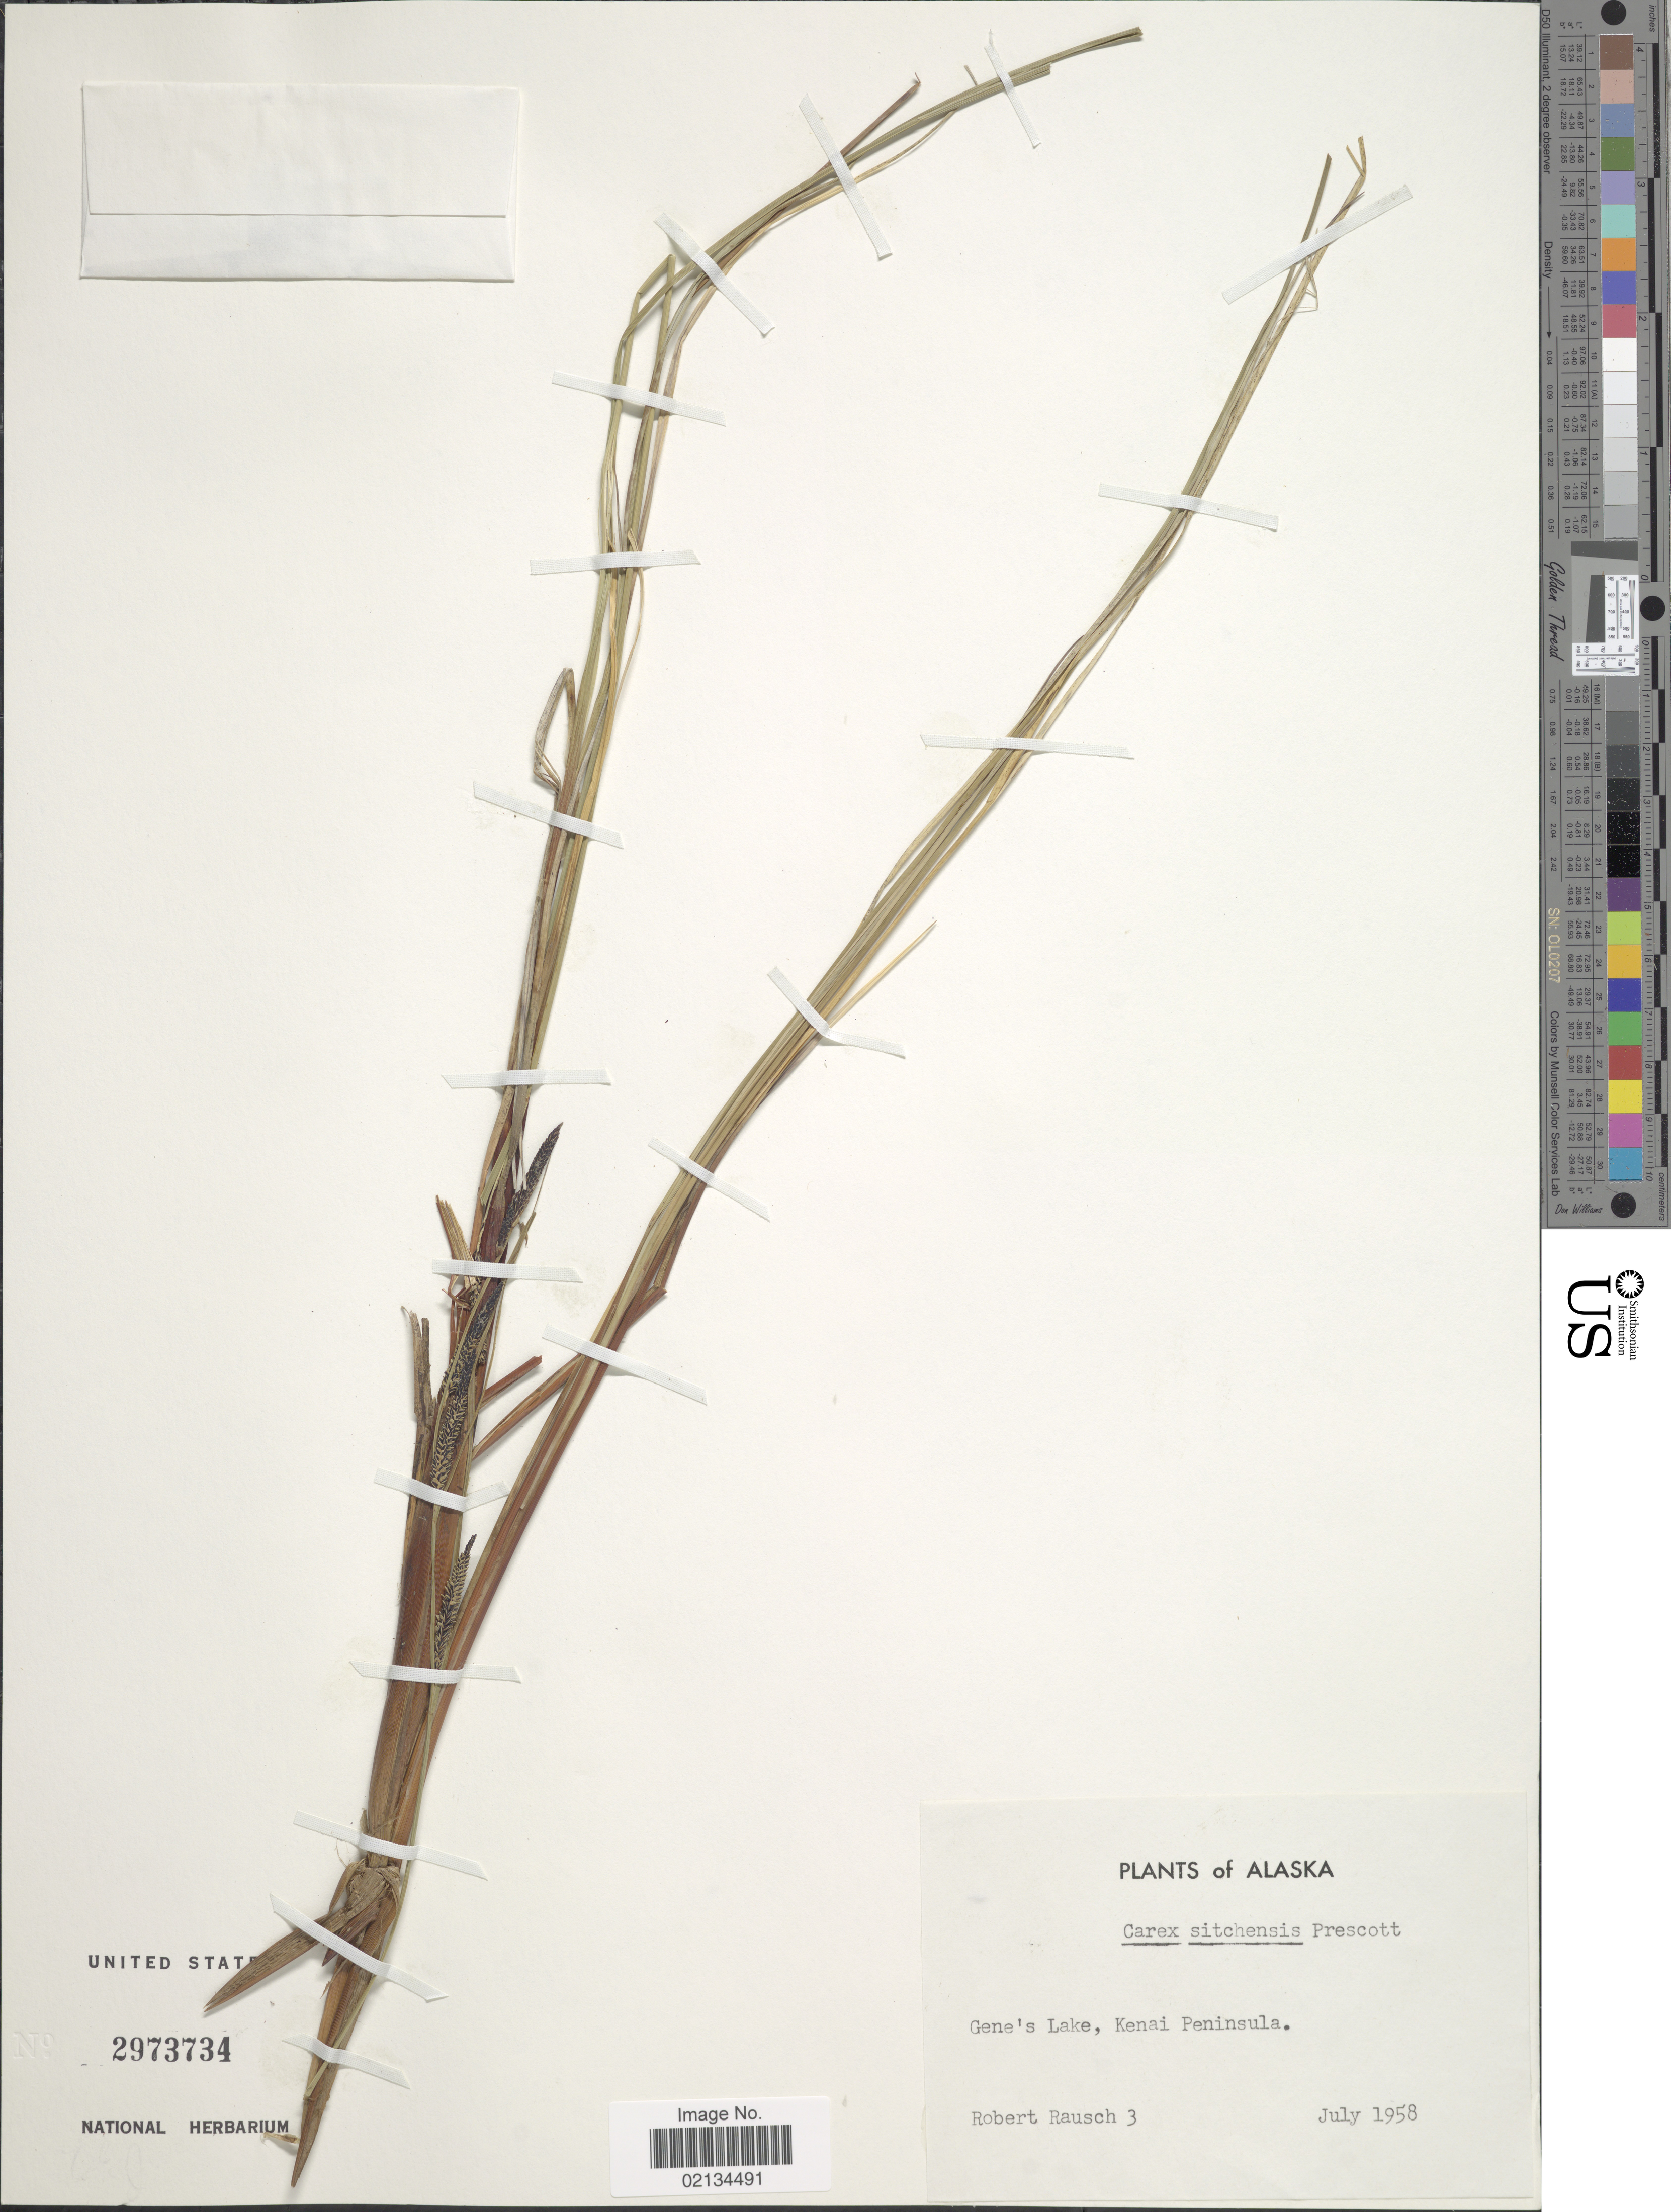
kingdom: Plantae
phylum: Tracheophyta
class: Liliopsida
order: Poales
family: Cyperaceae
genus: Carex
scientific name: Carex aquatilis var. dives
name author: (Holm) Kük.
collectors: R. Rausch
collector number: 3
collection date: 1958-07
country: United States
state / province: Alaska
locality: Gene's Lake, Kenai Peninsula.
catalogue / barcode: US 2973734